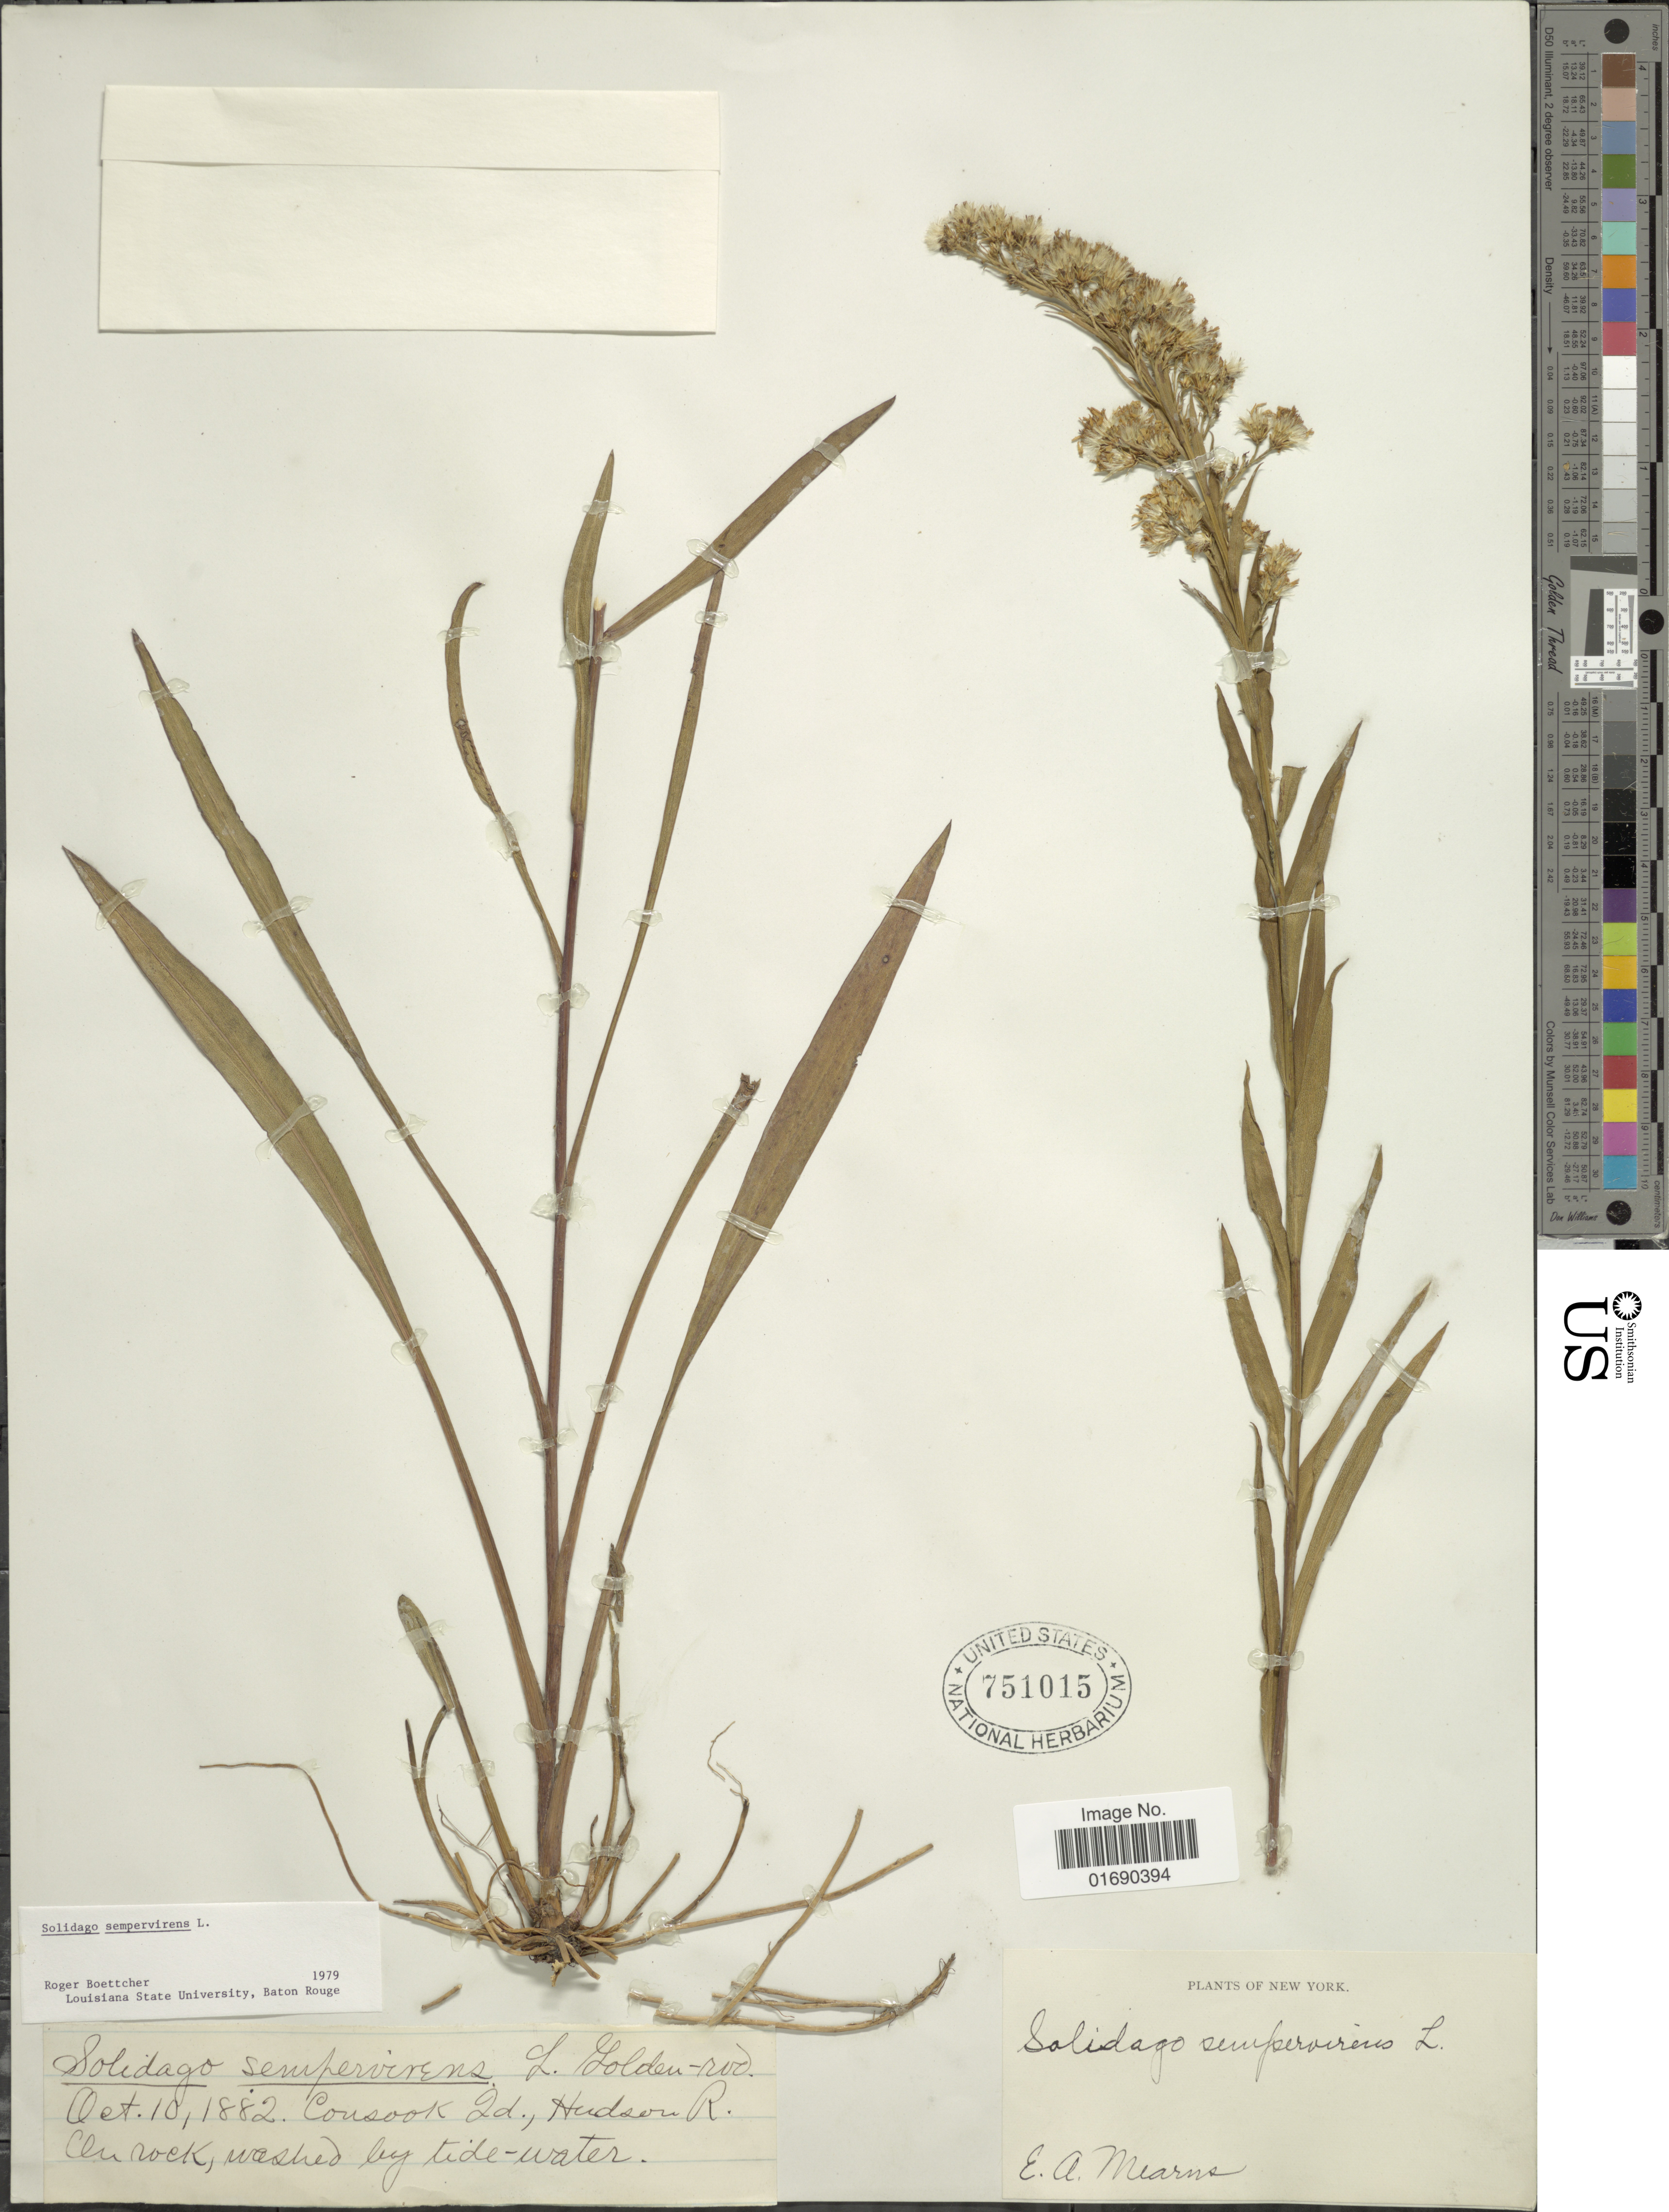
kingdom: Plantae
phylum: Tracheophyta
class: Magnoliopsida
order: Asterales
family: Asteraceae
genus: Solidago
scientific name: Solidago sempervirens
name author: L.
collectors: E. A. Mearns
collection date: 1882-10-10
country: United States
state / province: New York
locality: Consook Id., Hudson R. On rock, washed by tide-water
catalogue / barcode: US 751015